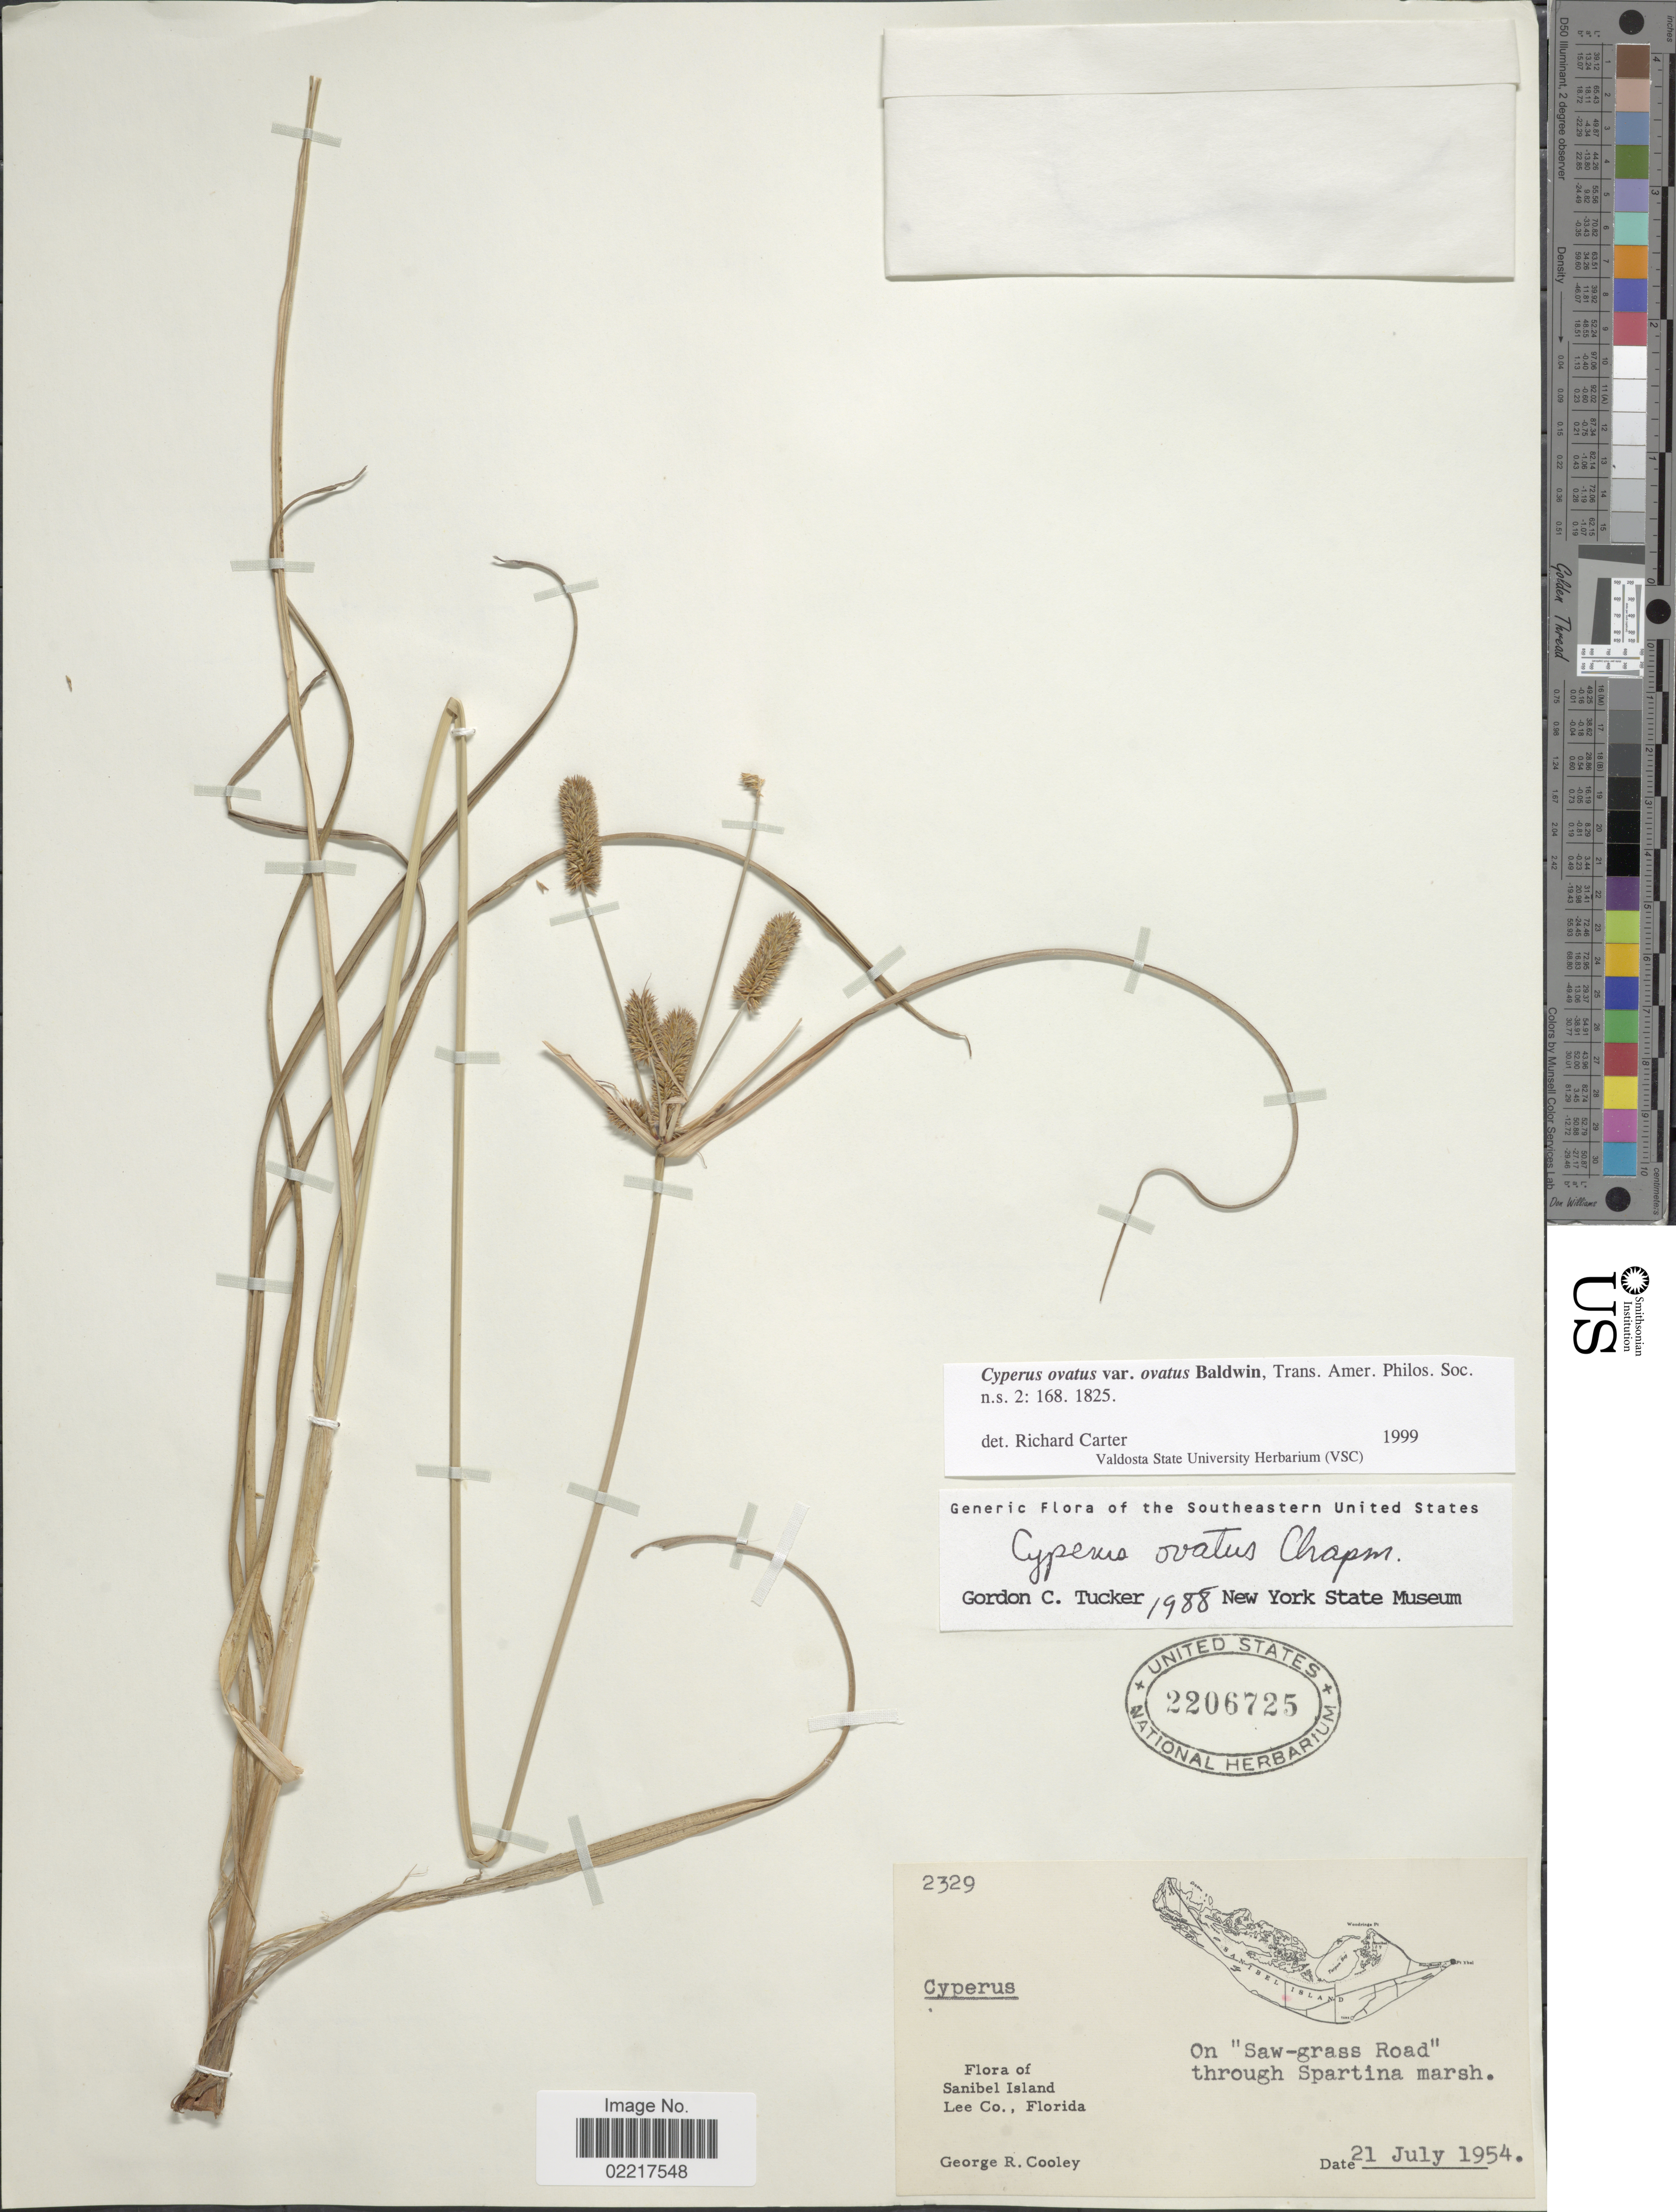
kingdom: Plantae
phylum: Tracheophyta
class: Liliopsida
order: Poales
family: Cyperaceae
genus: Cyperus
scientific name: Cyperus ovatus var. ovatus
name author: Baldwin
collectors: G. R. Cooley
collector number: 2329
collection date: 1954-07-21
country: United States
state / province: Florida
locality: Sanibel Island, Lee Co., On 'Saw-grass Road' through Spartina marsh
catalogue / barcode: US 2206725